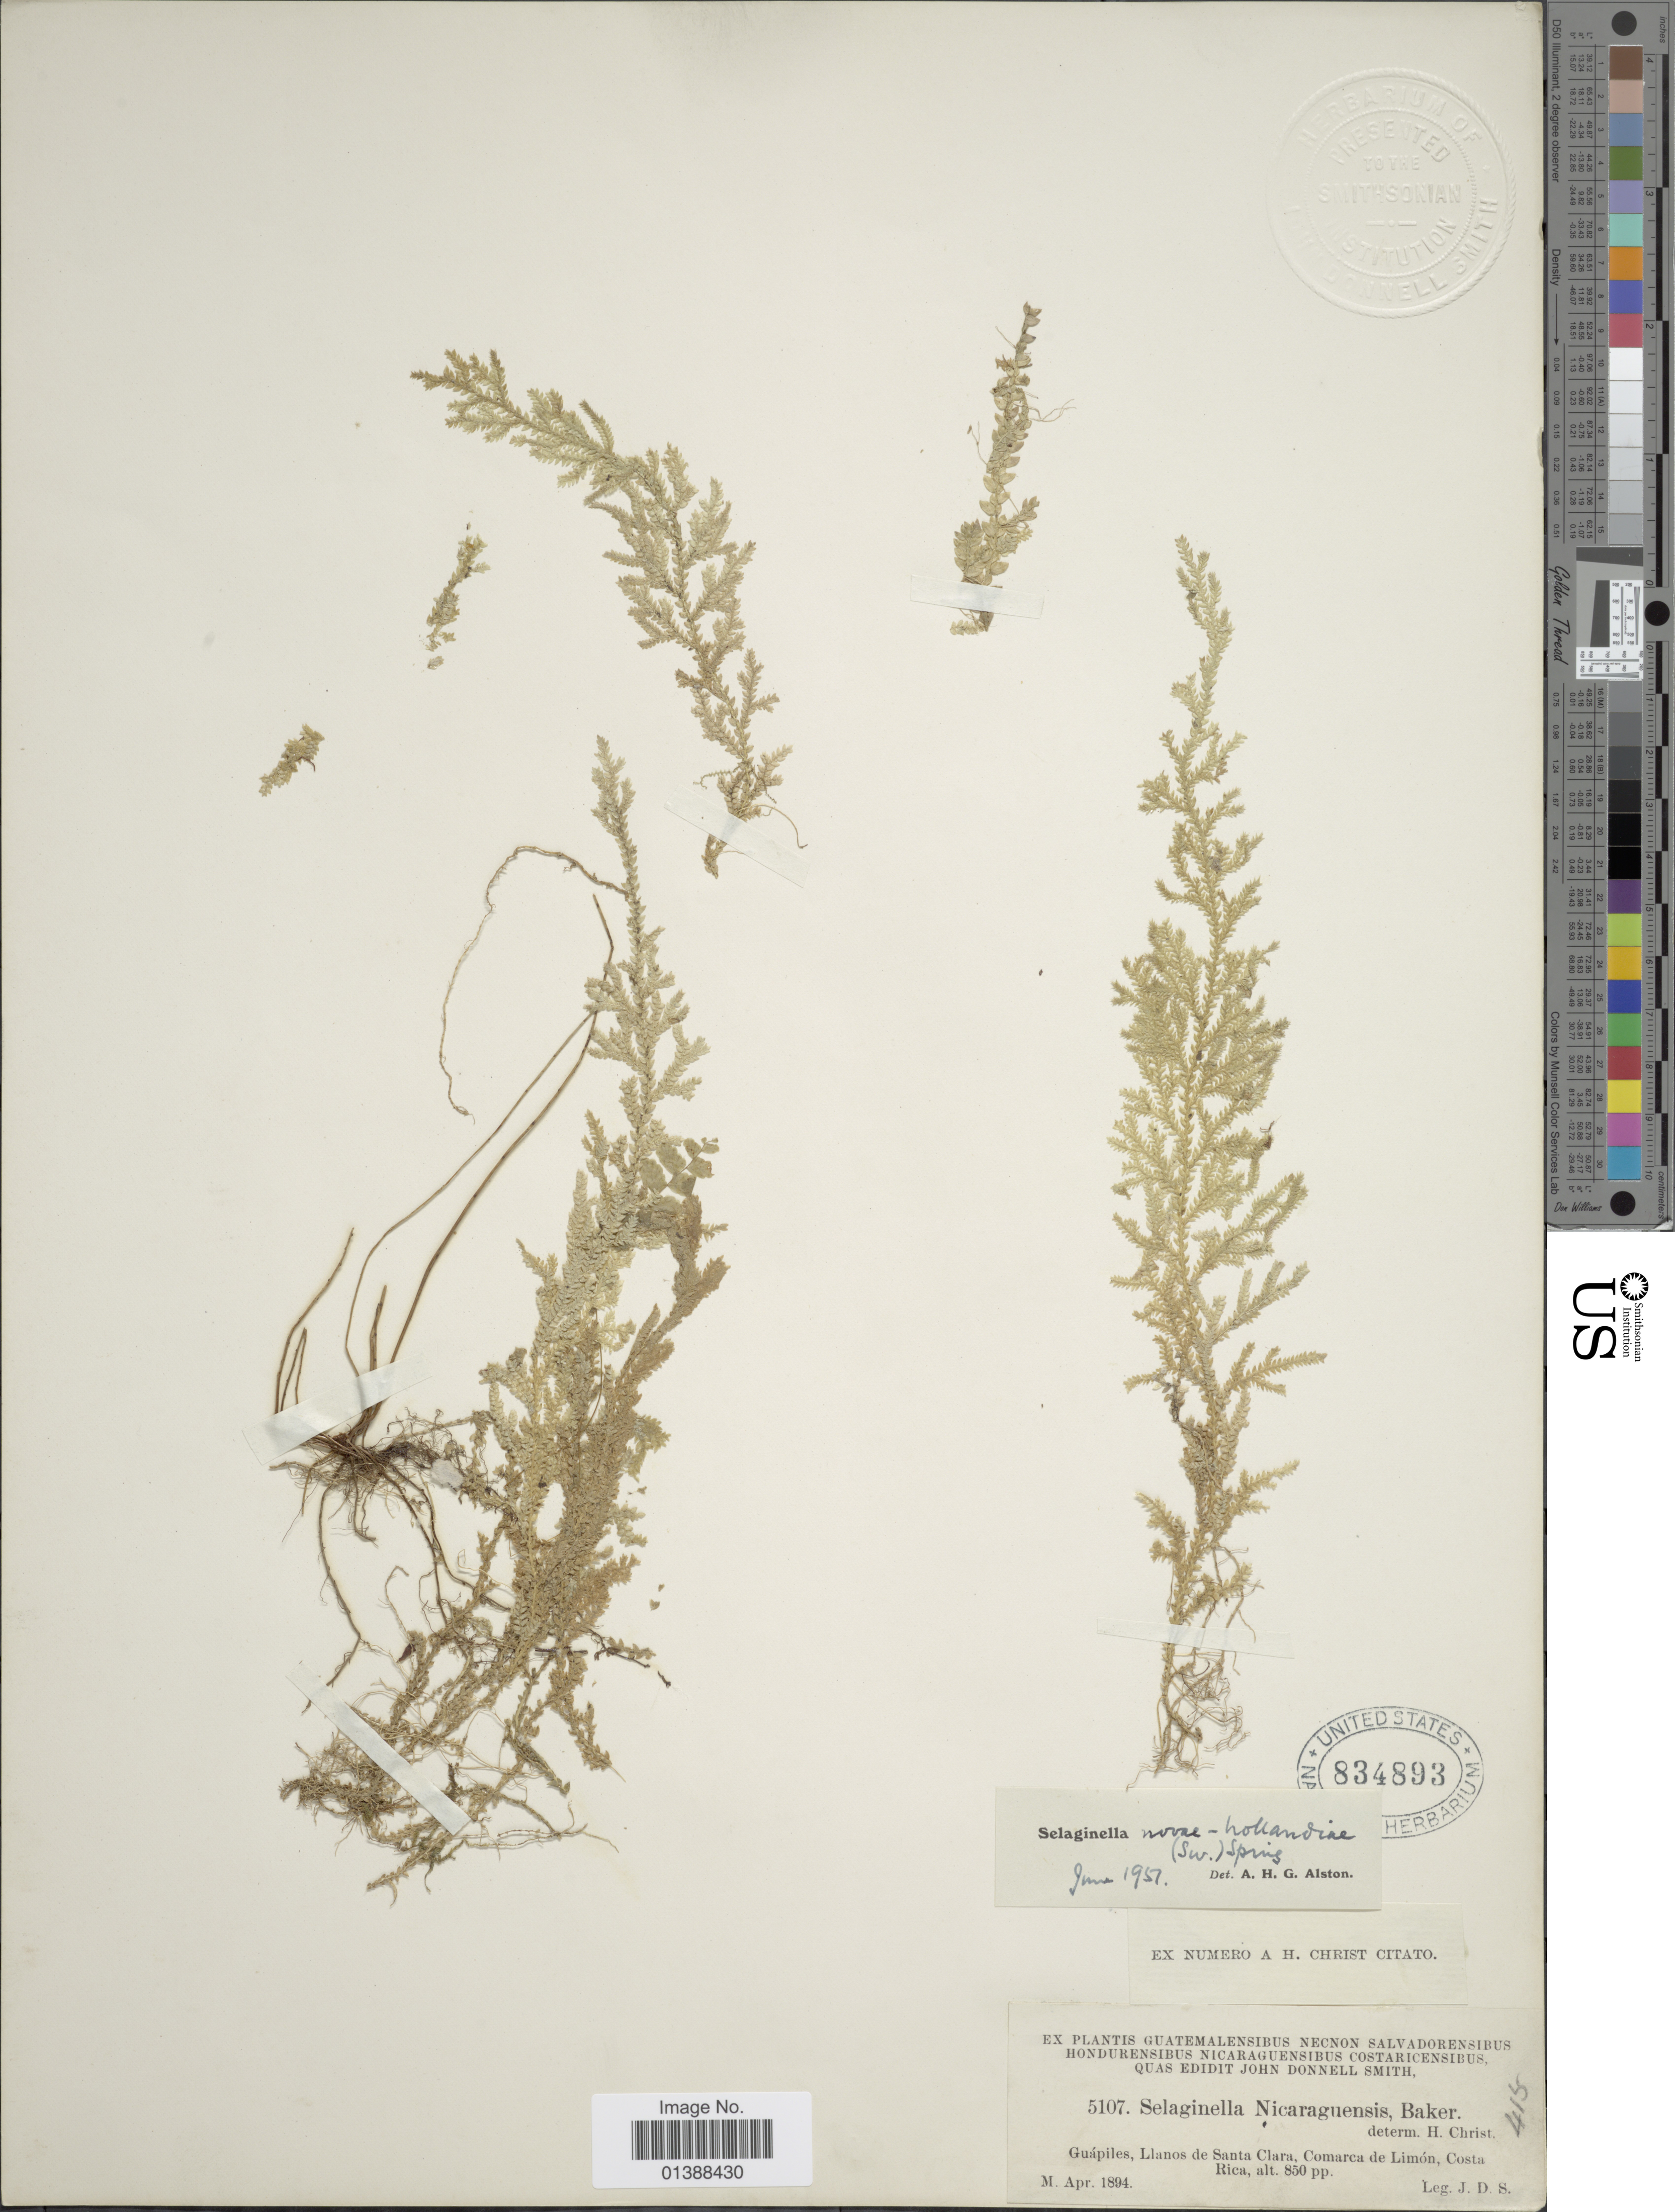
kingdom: Plantae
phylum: Tracheophyta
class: Lycopodiopsida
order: Selaginellales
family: Selaginellaceae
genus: Selaginella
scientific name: Selaginella mikeneei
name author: Valdespino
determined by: Valdespino, I. A., (PMA), Universidad de Panama (PANAMA)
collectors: J. Donnell Smith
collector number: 5107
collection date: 1894-04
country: Costa Rica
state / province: Limón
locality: Guápiles LLanos de Santa Clara, Comarca de Limón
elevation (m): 259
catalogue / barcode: US 834893